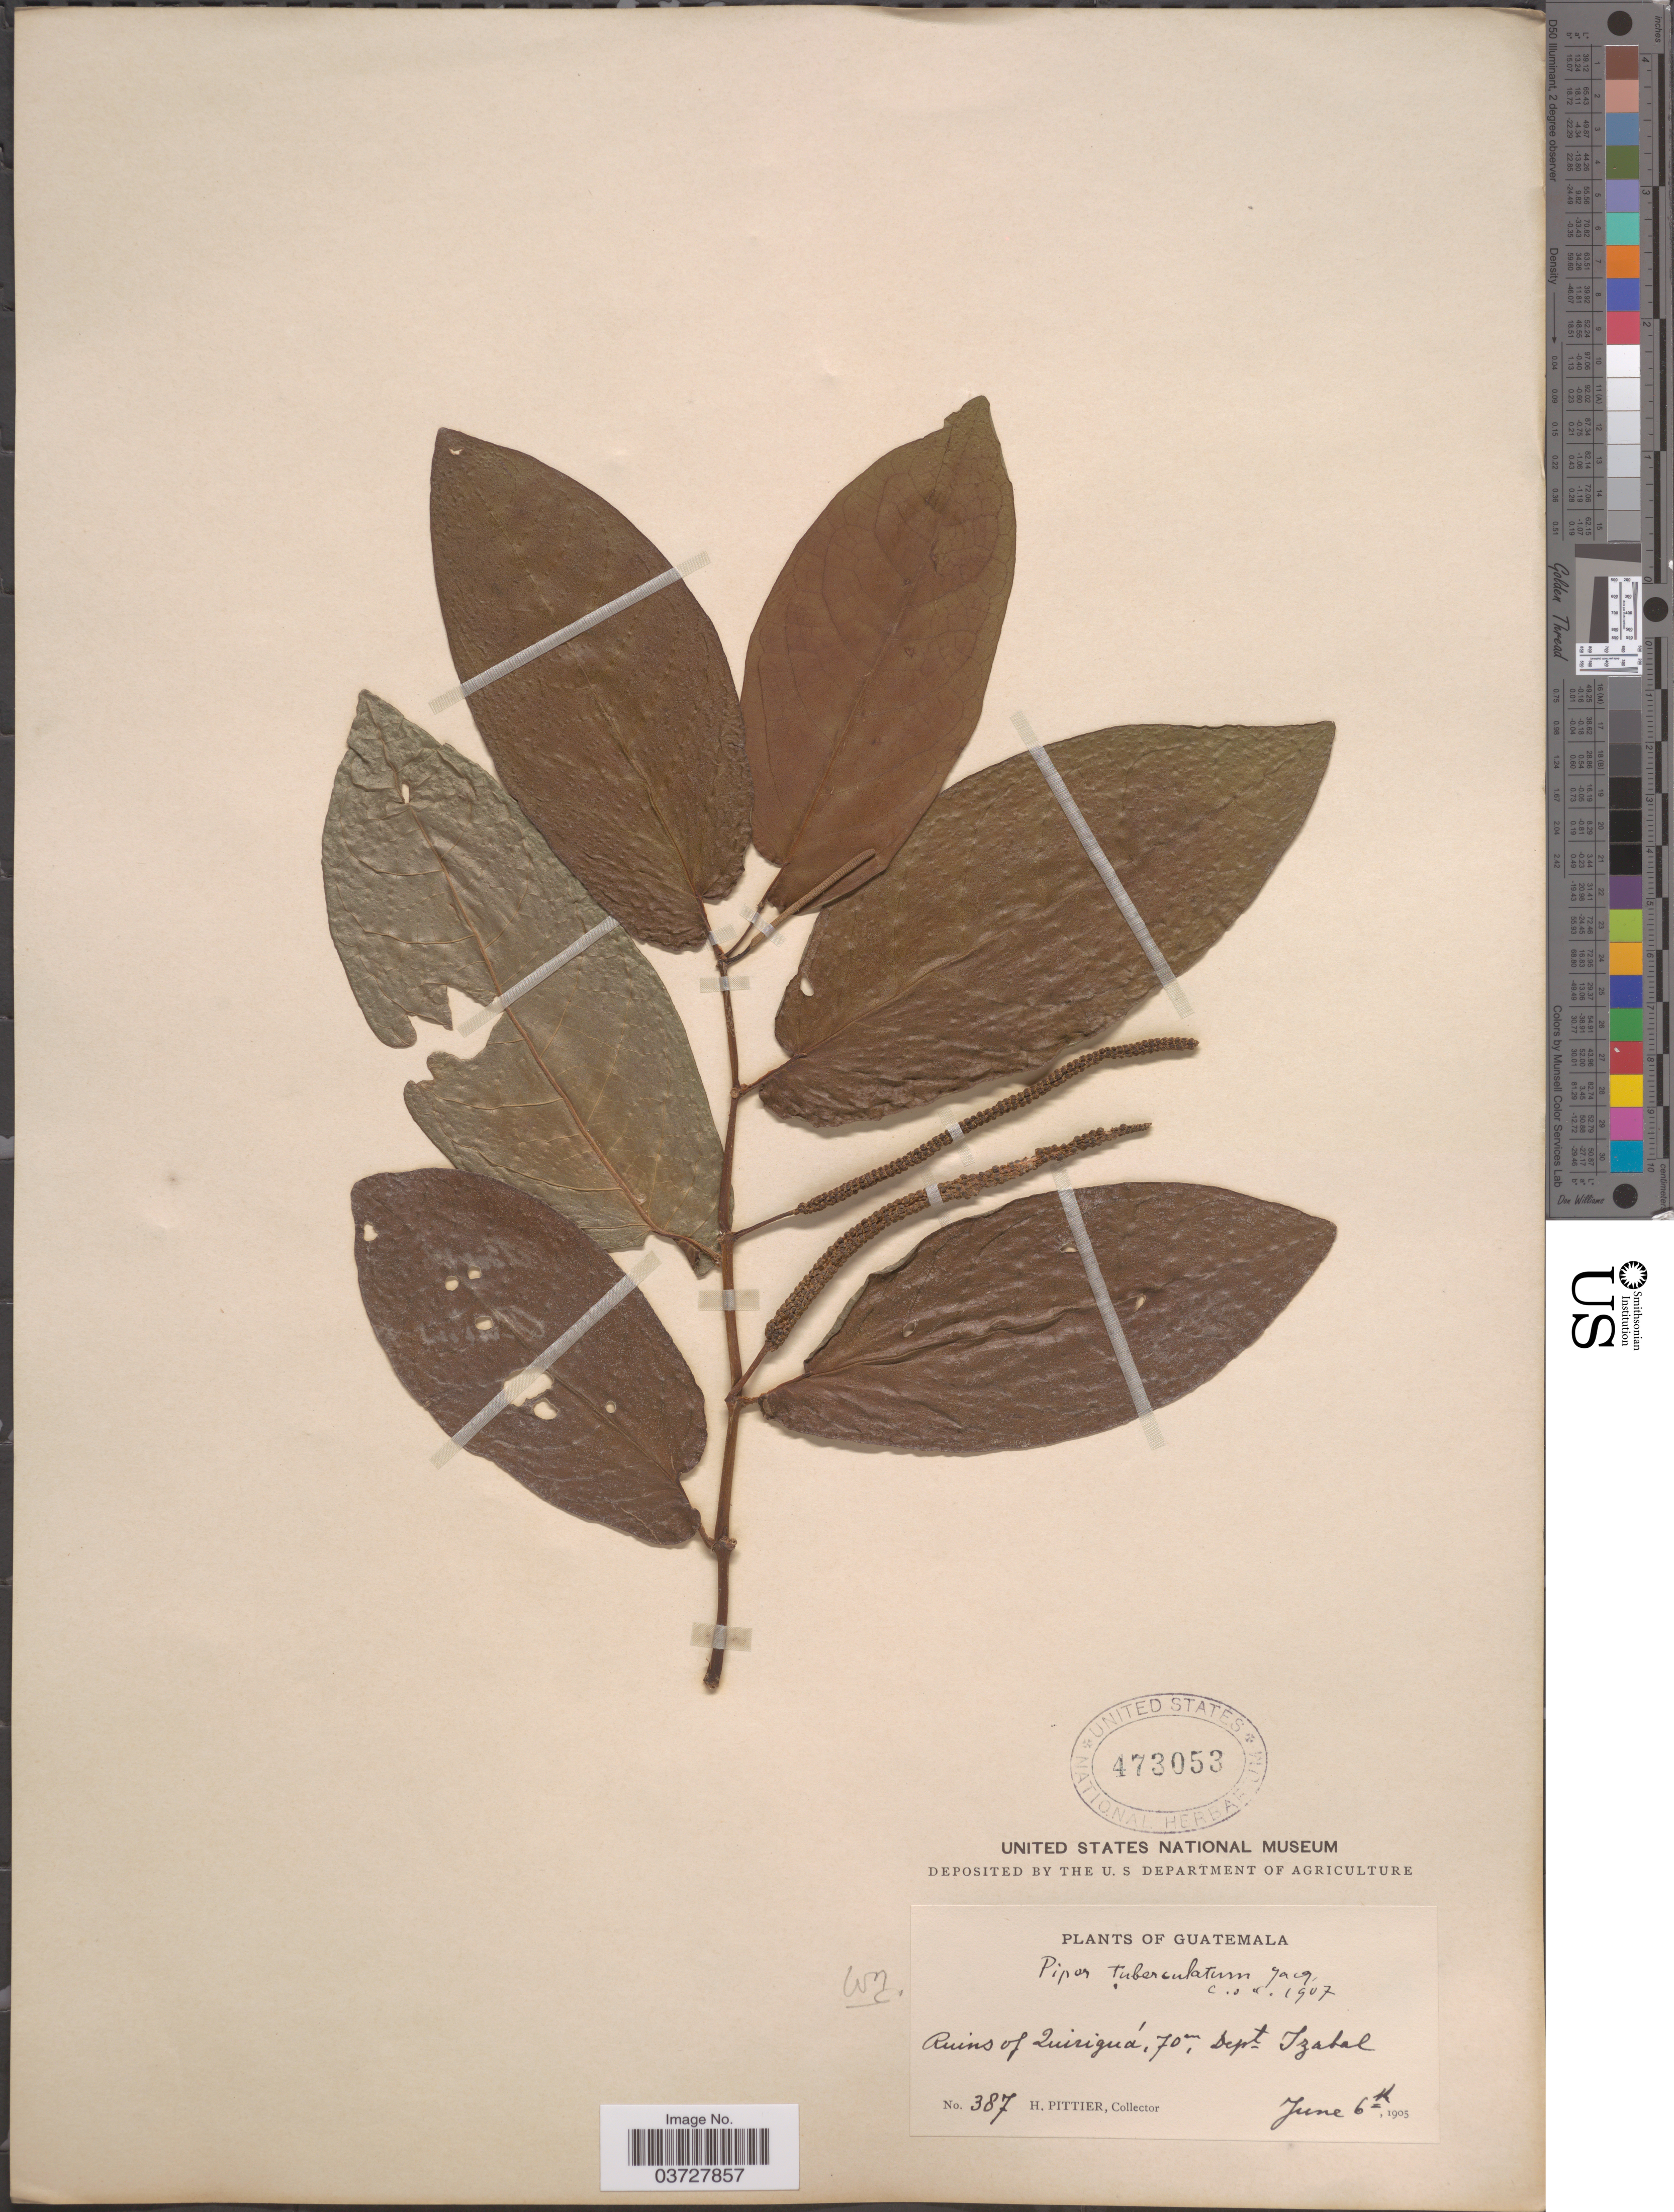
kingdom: Plantae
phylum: Tracheophyta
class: Magnoliopsida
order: Piperales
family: Piperaceae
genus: Piper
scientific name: Piper tuberculatum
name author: Jacq.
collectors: H. F. Pittier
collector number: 387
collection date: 1905-06-06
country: Guatemala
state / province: Izabal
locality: Ruins of Quiriguá, Dept. Izabal.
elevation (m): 70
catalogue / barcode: US 473053